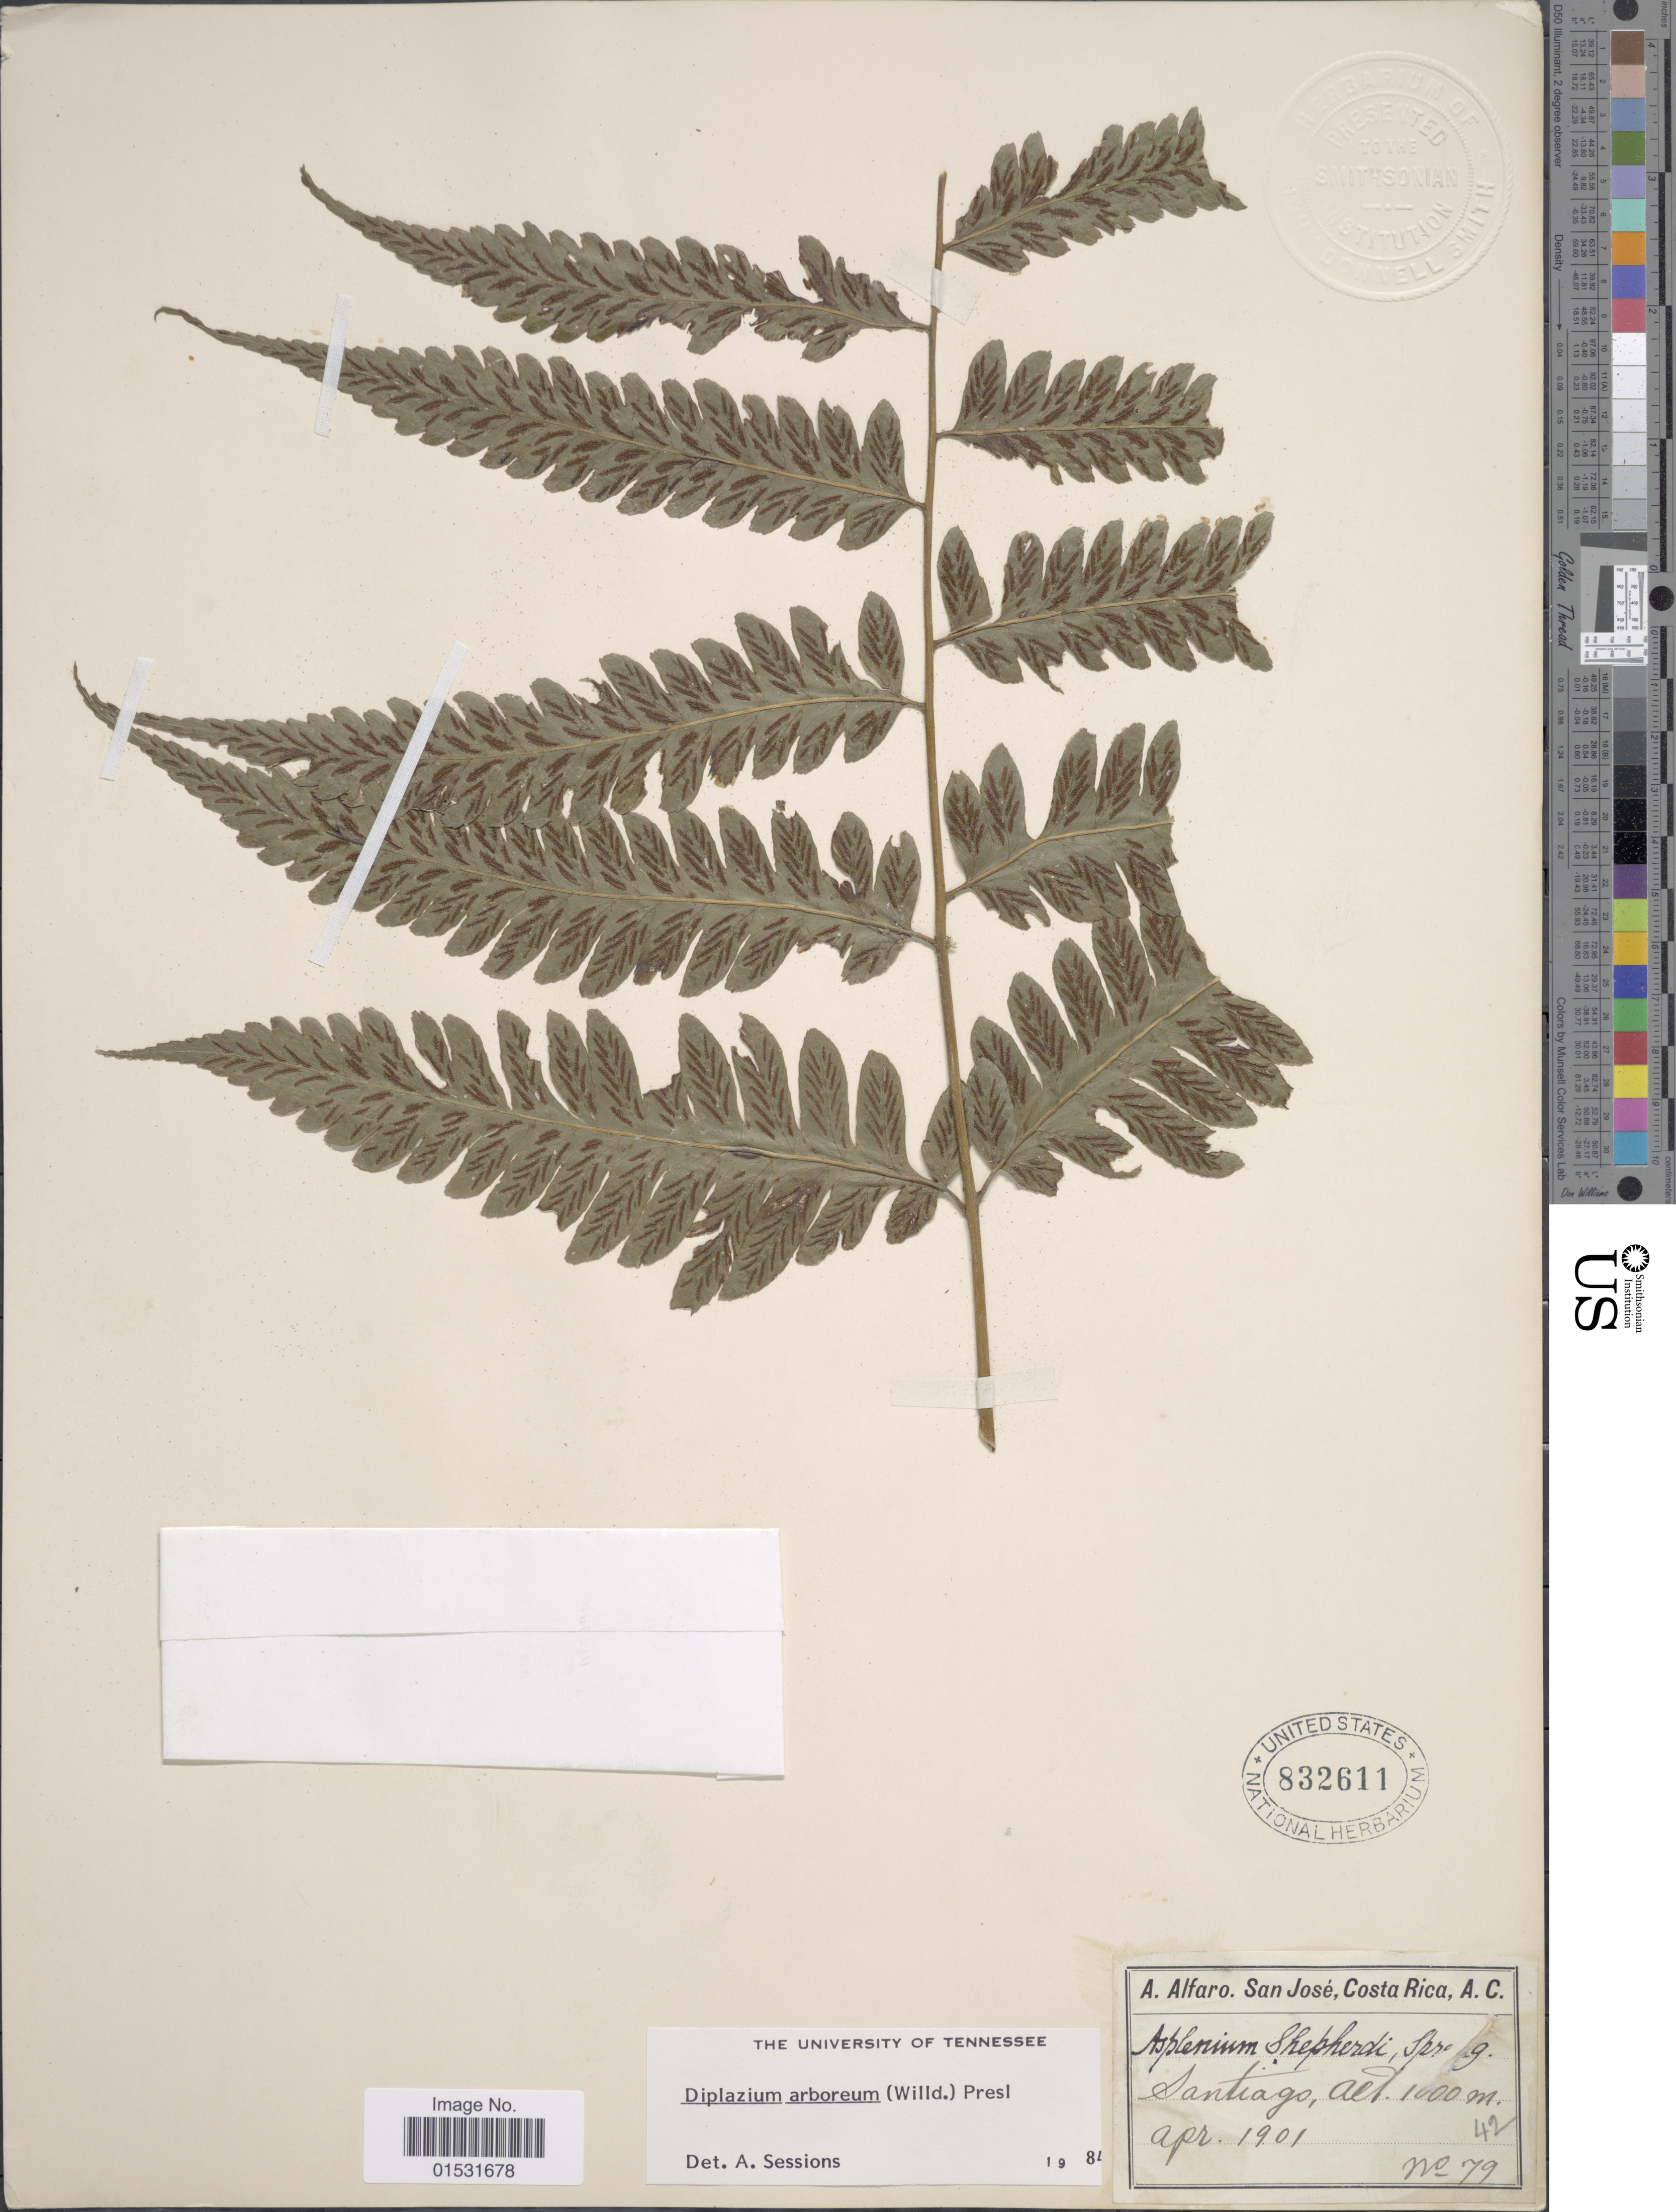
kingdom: Plantae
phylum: Tracheophyta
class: Polypodiopsida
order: Polypodiales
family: Athyriaceae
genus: Diplazium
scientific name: Diplazium cristatum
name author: (Desr.) Alston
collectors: A. Alfaro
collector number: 79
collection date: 1901-04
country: Costa Rica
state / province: San José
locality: A.C. Santiago.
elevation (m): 1000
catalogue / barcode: US 832611